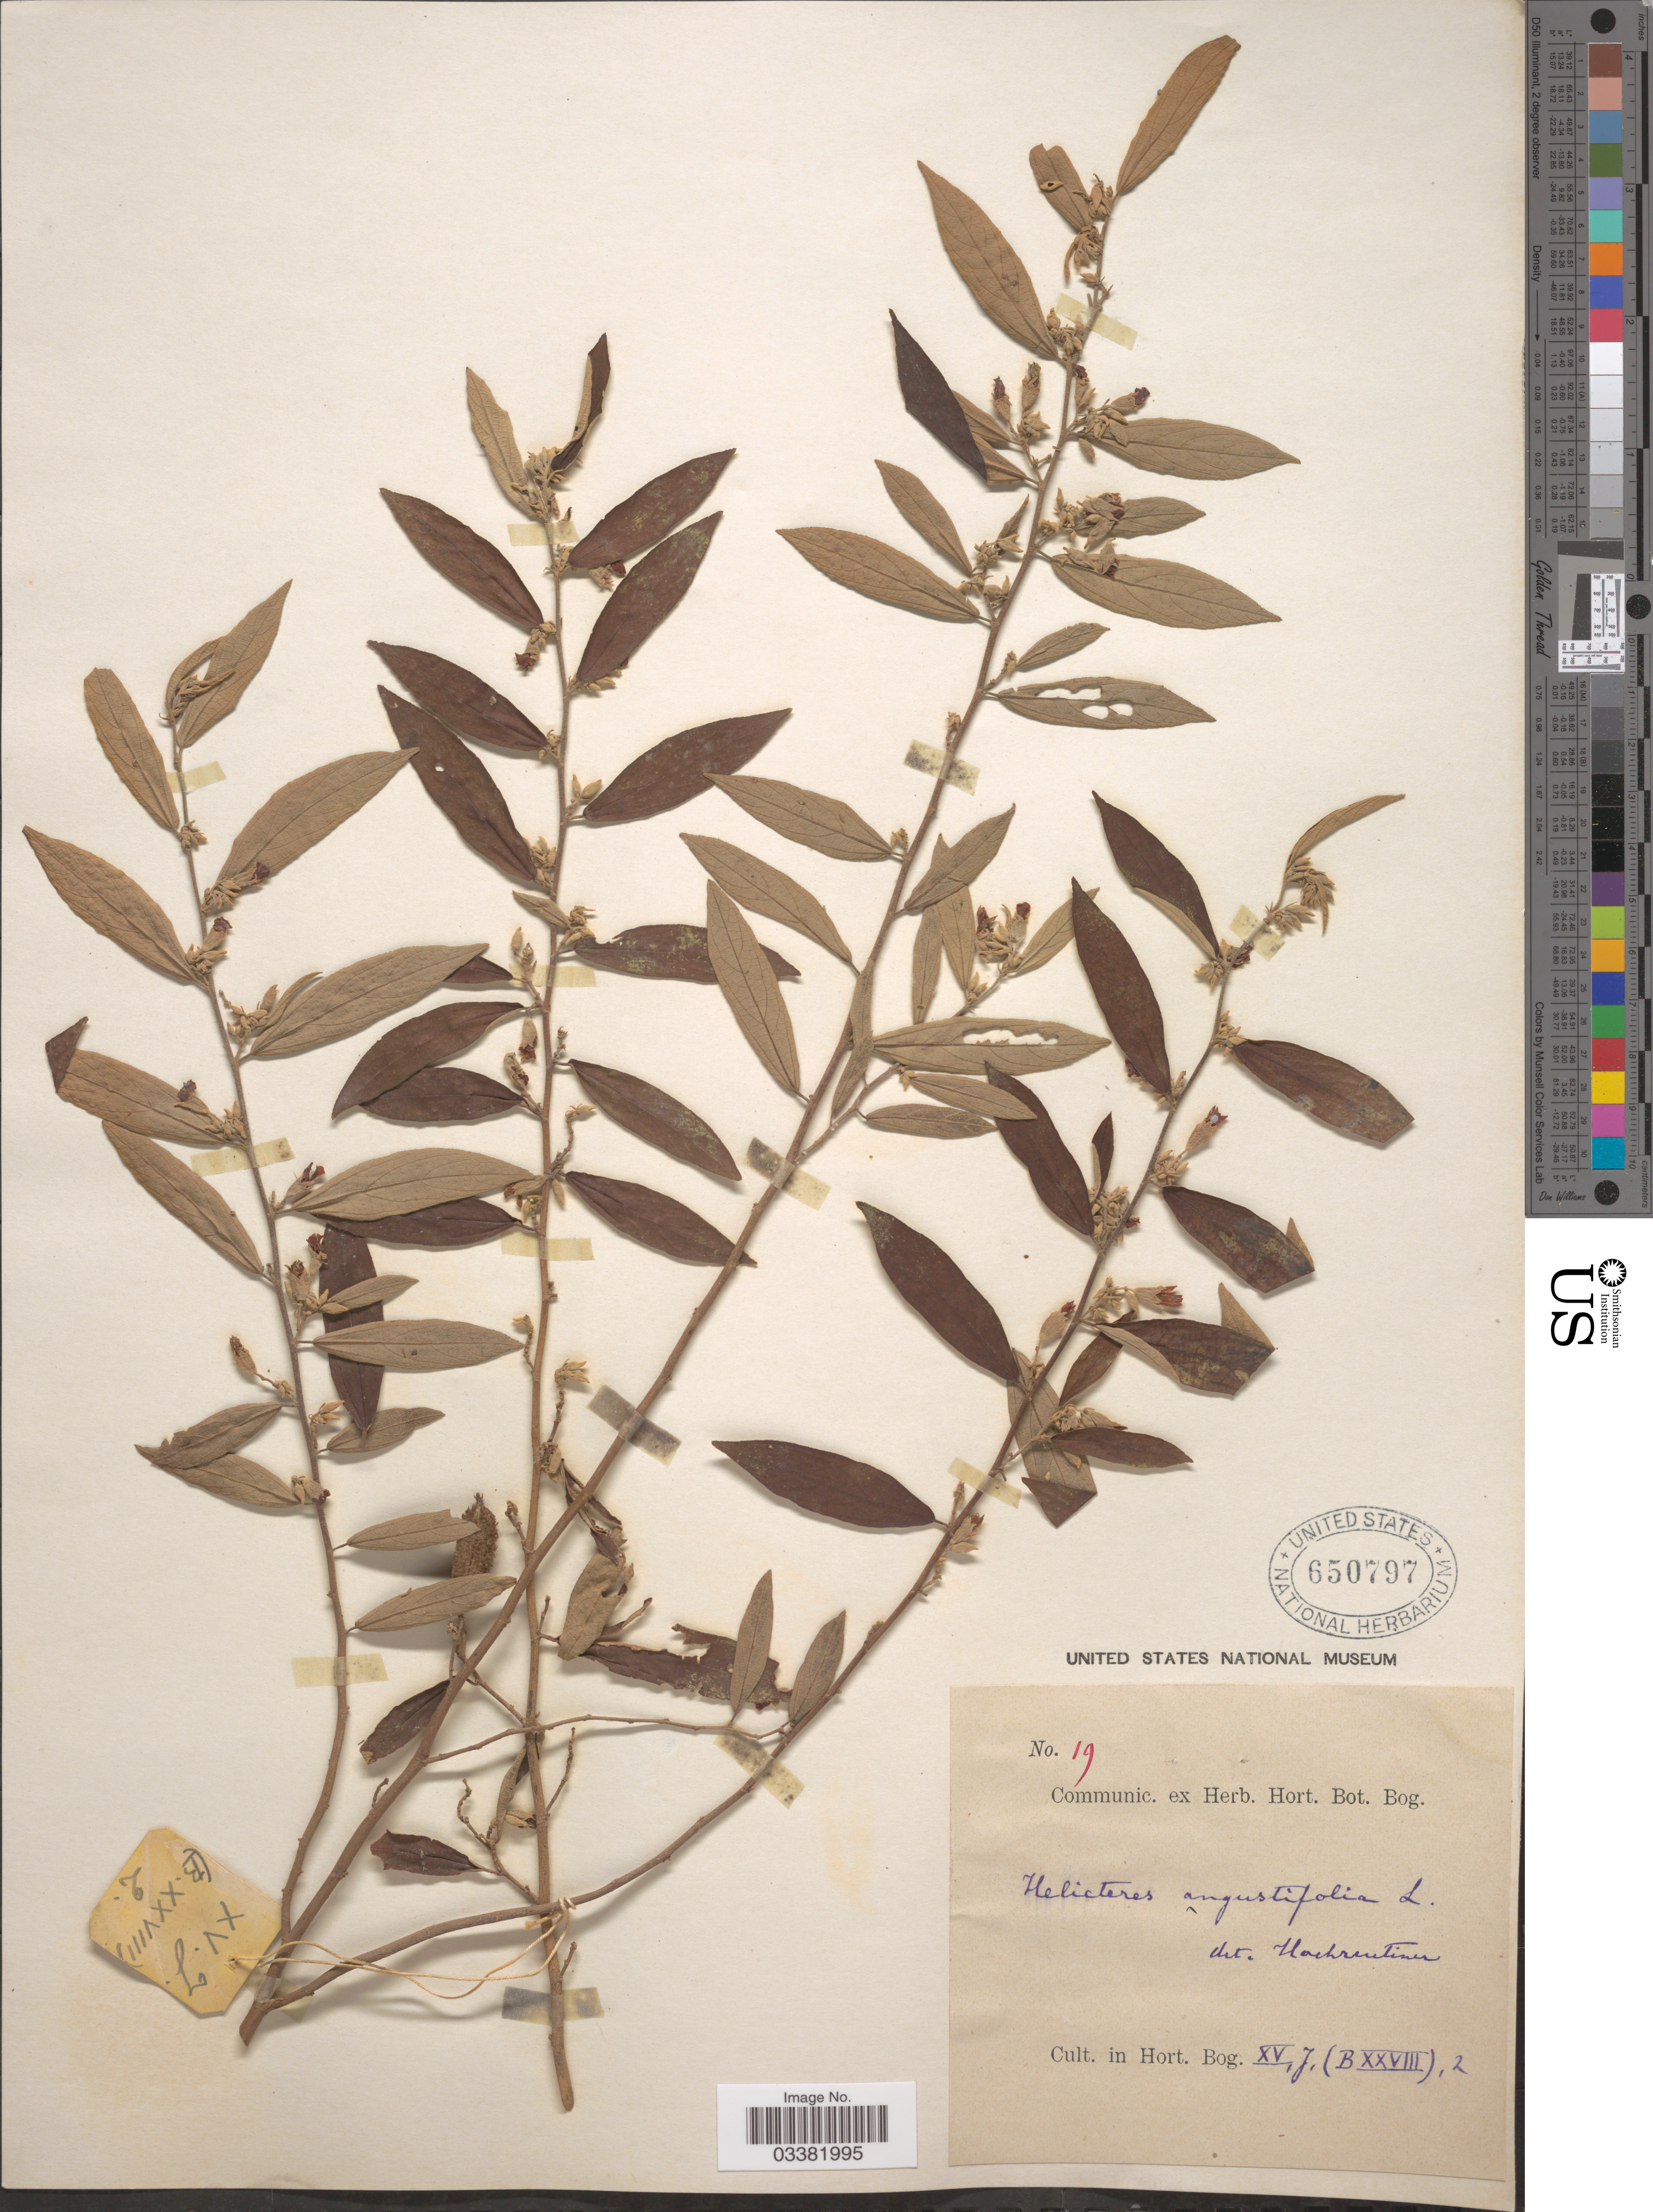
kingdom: Plantae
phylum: Tracheophyta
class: Magnoliopsida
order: Malvales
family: Malvaceae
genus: Helicteres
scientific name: Helicteres angustifolia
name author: L.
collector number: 19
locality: Cult. in Hort. Bog. XV, J, (B XXVIII), 2.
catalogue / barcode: US 650797